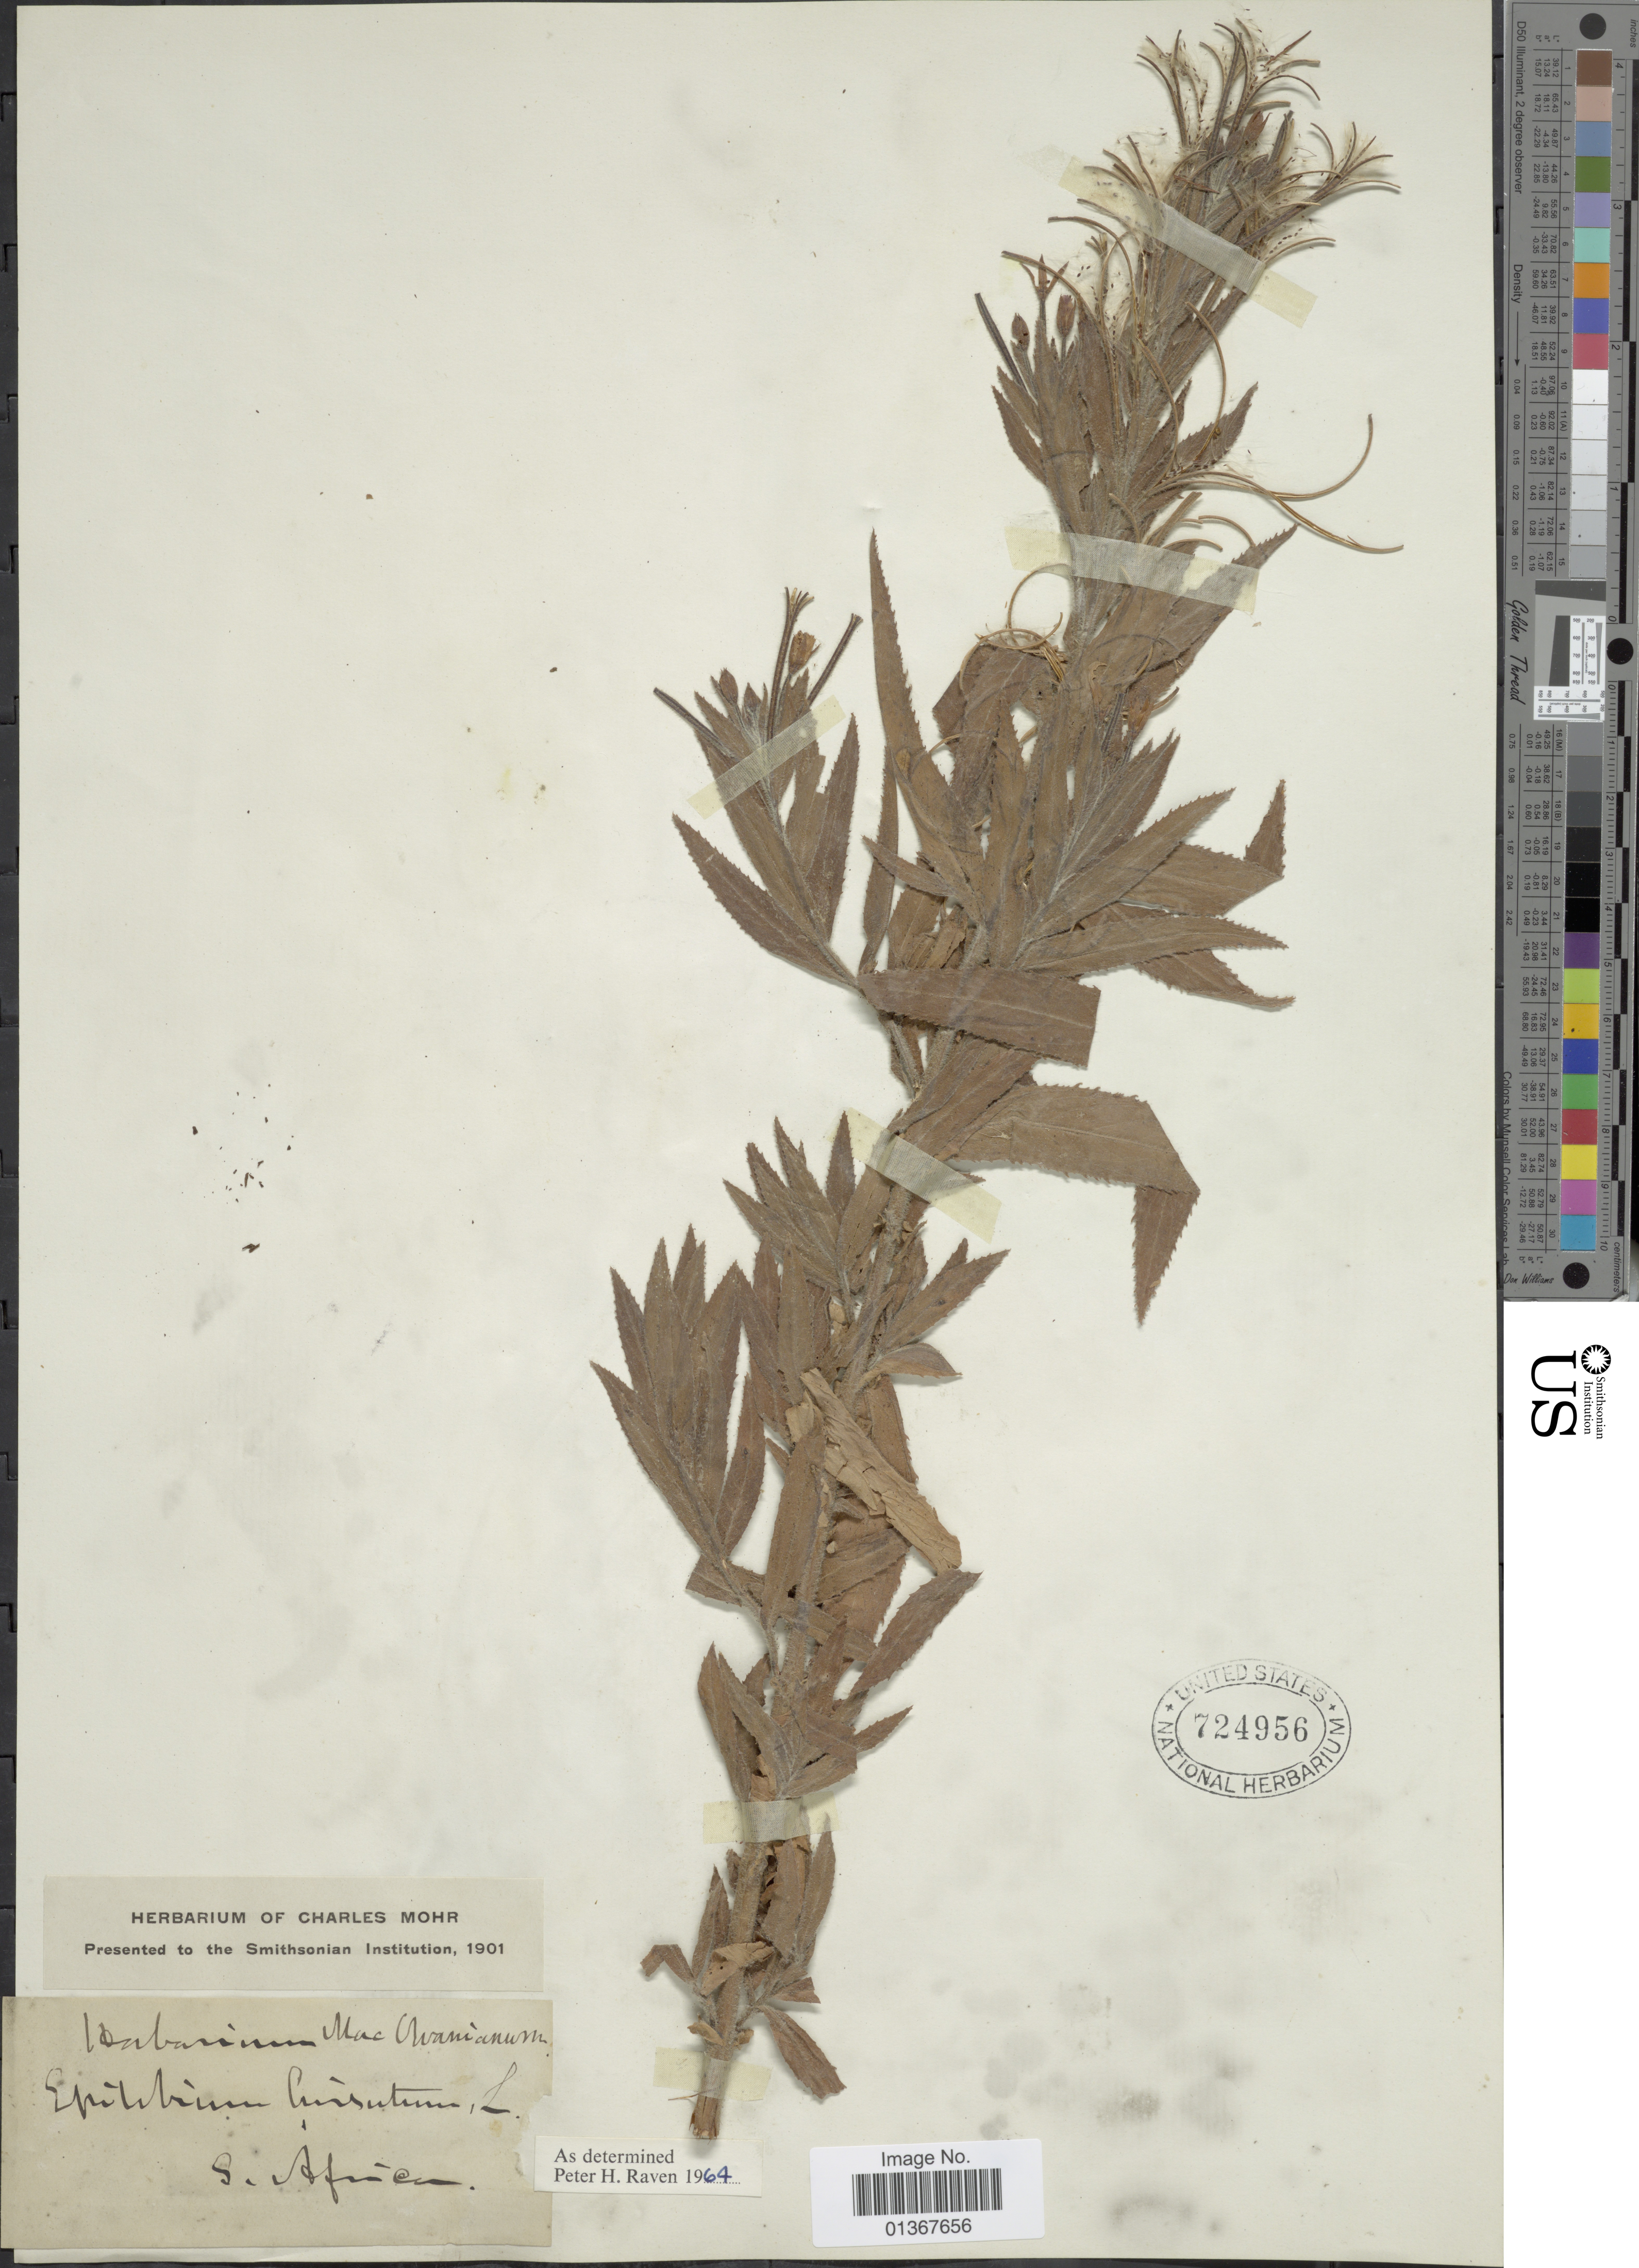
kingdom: Plantae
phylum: Tracheophyta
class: Magnoliopsida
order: Myrtales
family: Onagraceae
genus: Epilobium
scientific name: Epilobium hirsutum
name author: L.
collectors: ex herb. Charles Mohr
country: South Africa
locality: S. Africa.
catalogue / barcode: US 724956